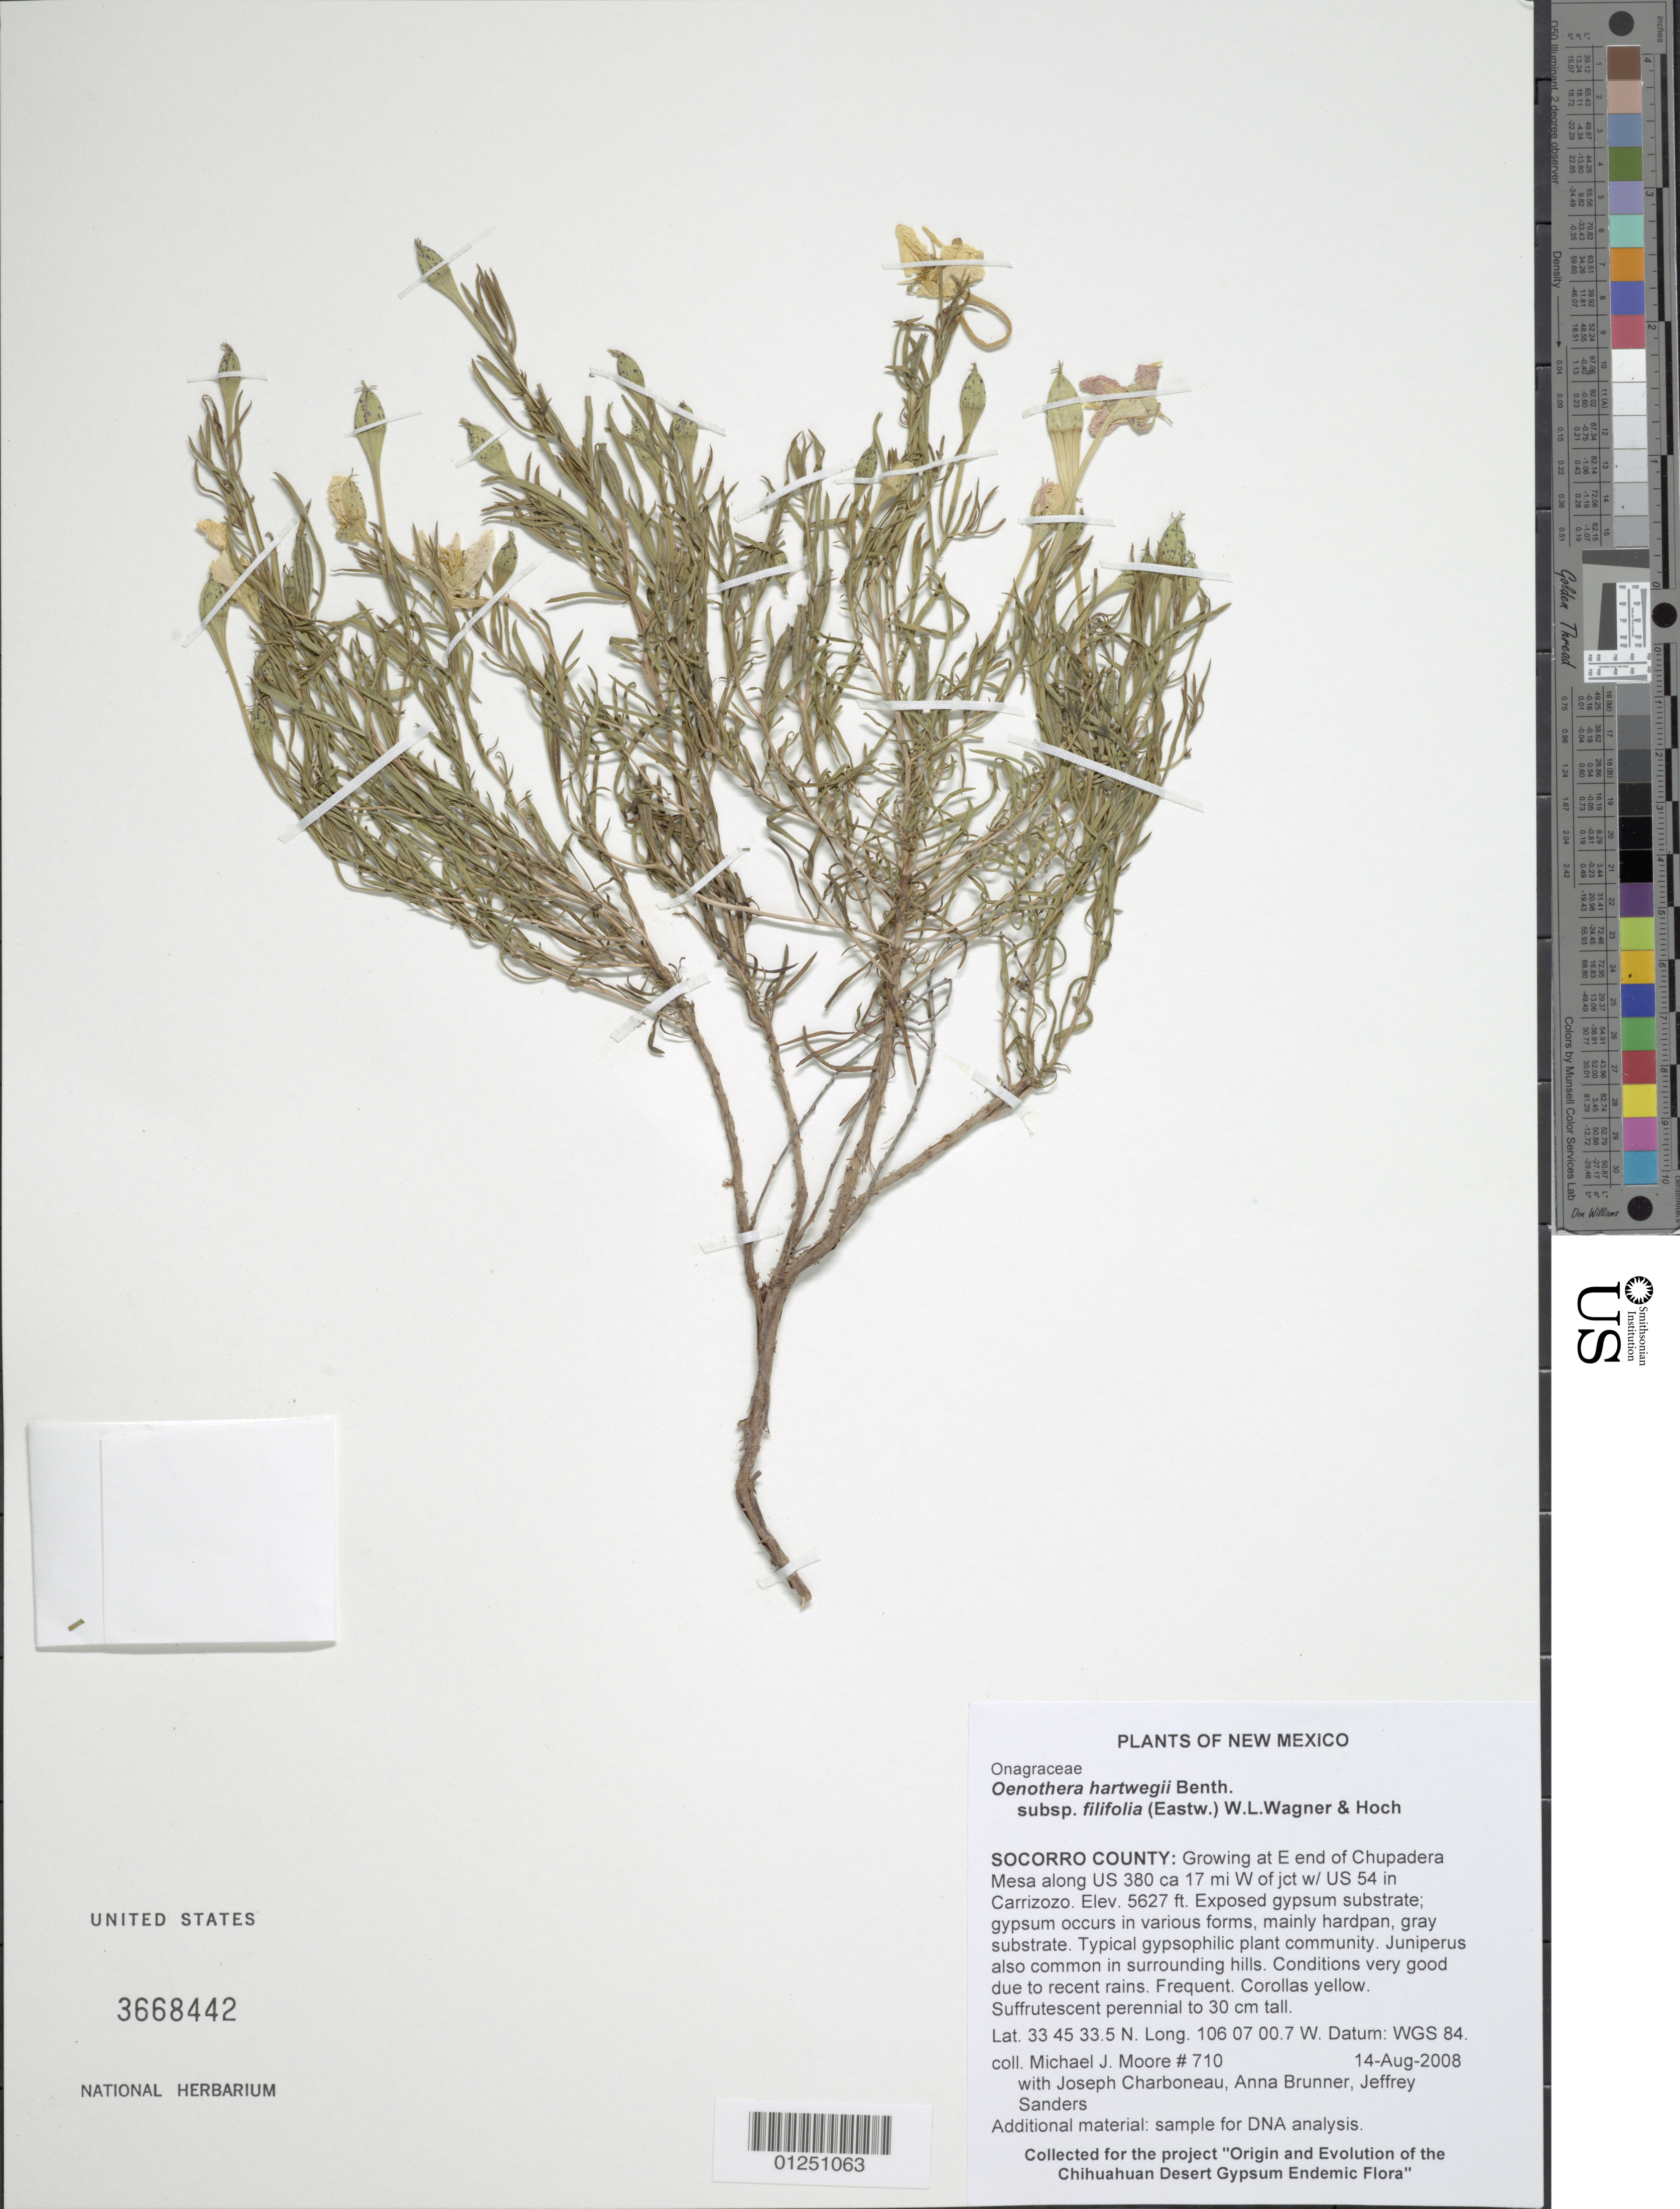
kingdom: Plantae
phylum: Tracheophyta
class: Magnoliopsida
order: Myrtales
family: Onagraceae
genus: Oenothera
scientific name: Oenothera hartwegii subsp. filifolia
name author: (Eastw.) W.L. Wagner & Hoch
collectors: M. J. Moore, J. L. M. Charboneau, A. Brunner & J. Sanders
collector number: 710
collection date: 2004-08-13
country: United States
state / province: New Mexico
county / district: Socorro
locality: Growing at E end of Chupadera Mesa along US 380 ca 17 mi W of jct w/ US 54 in Carrizozo.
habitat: Exposed gypsum substrate; gypsum occurs in various forms, mainly hardpan, gray substrate. Typical gypsophilic plant community. Juniperus also common in surrounding hills. Conditions very good due to recent rains.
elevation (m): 1715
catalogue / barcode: US 3668442